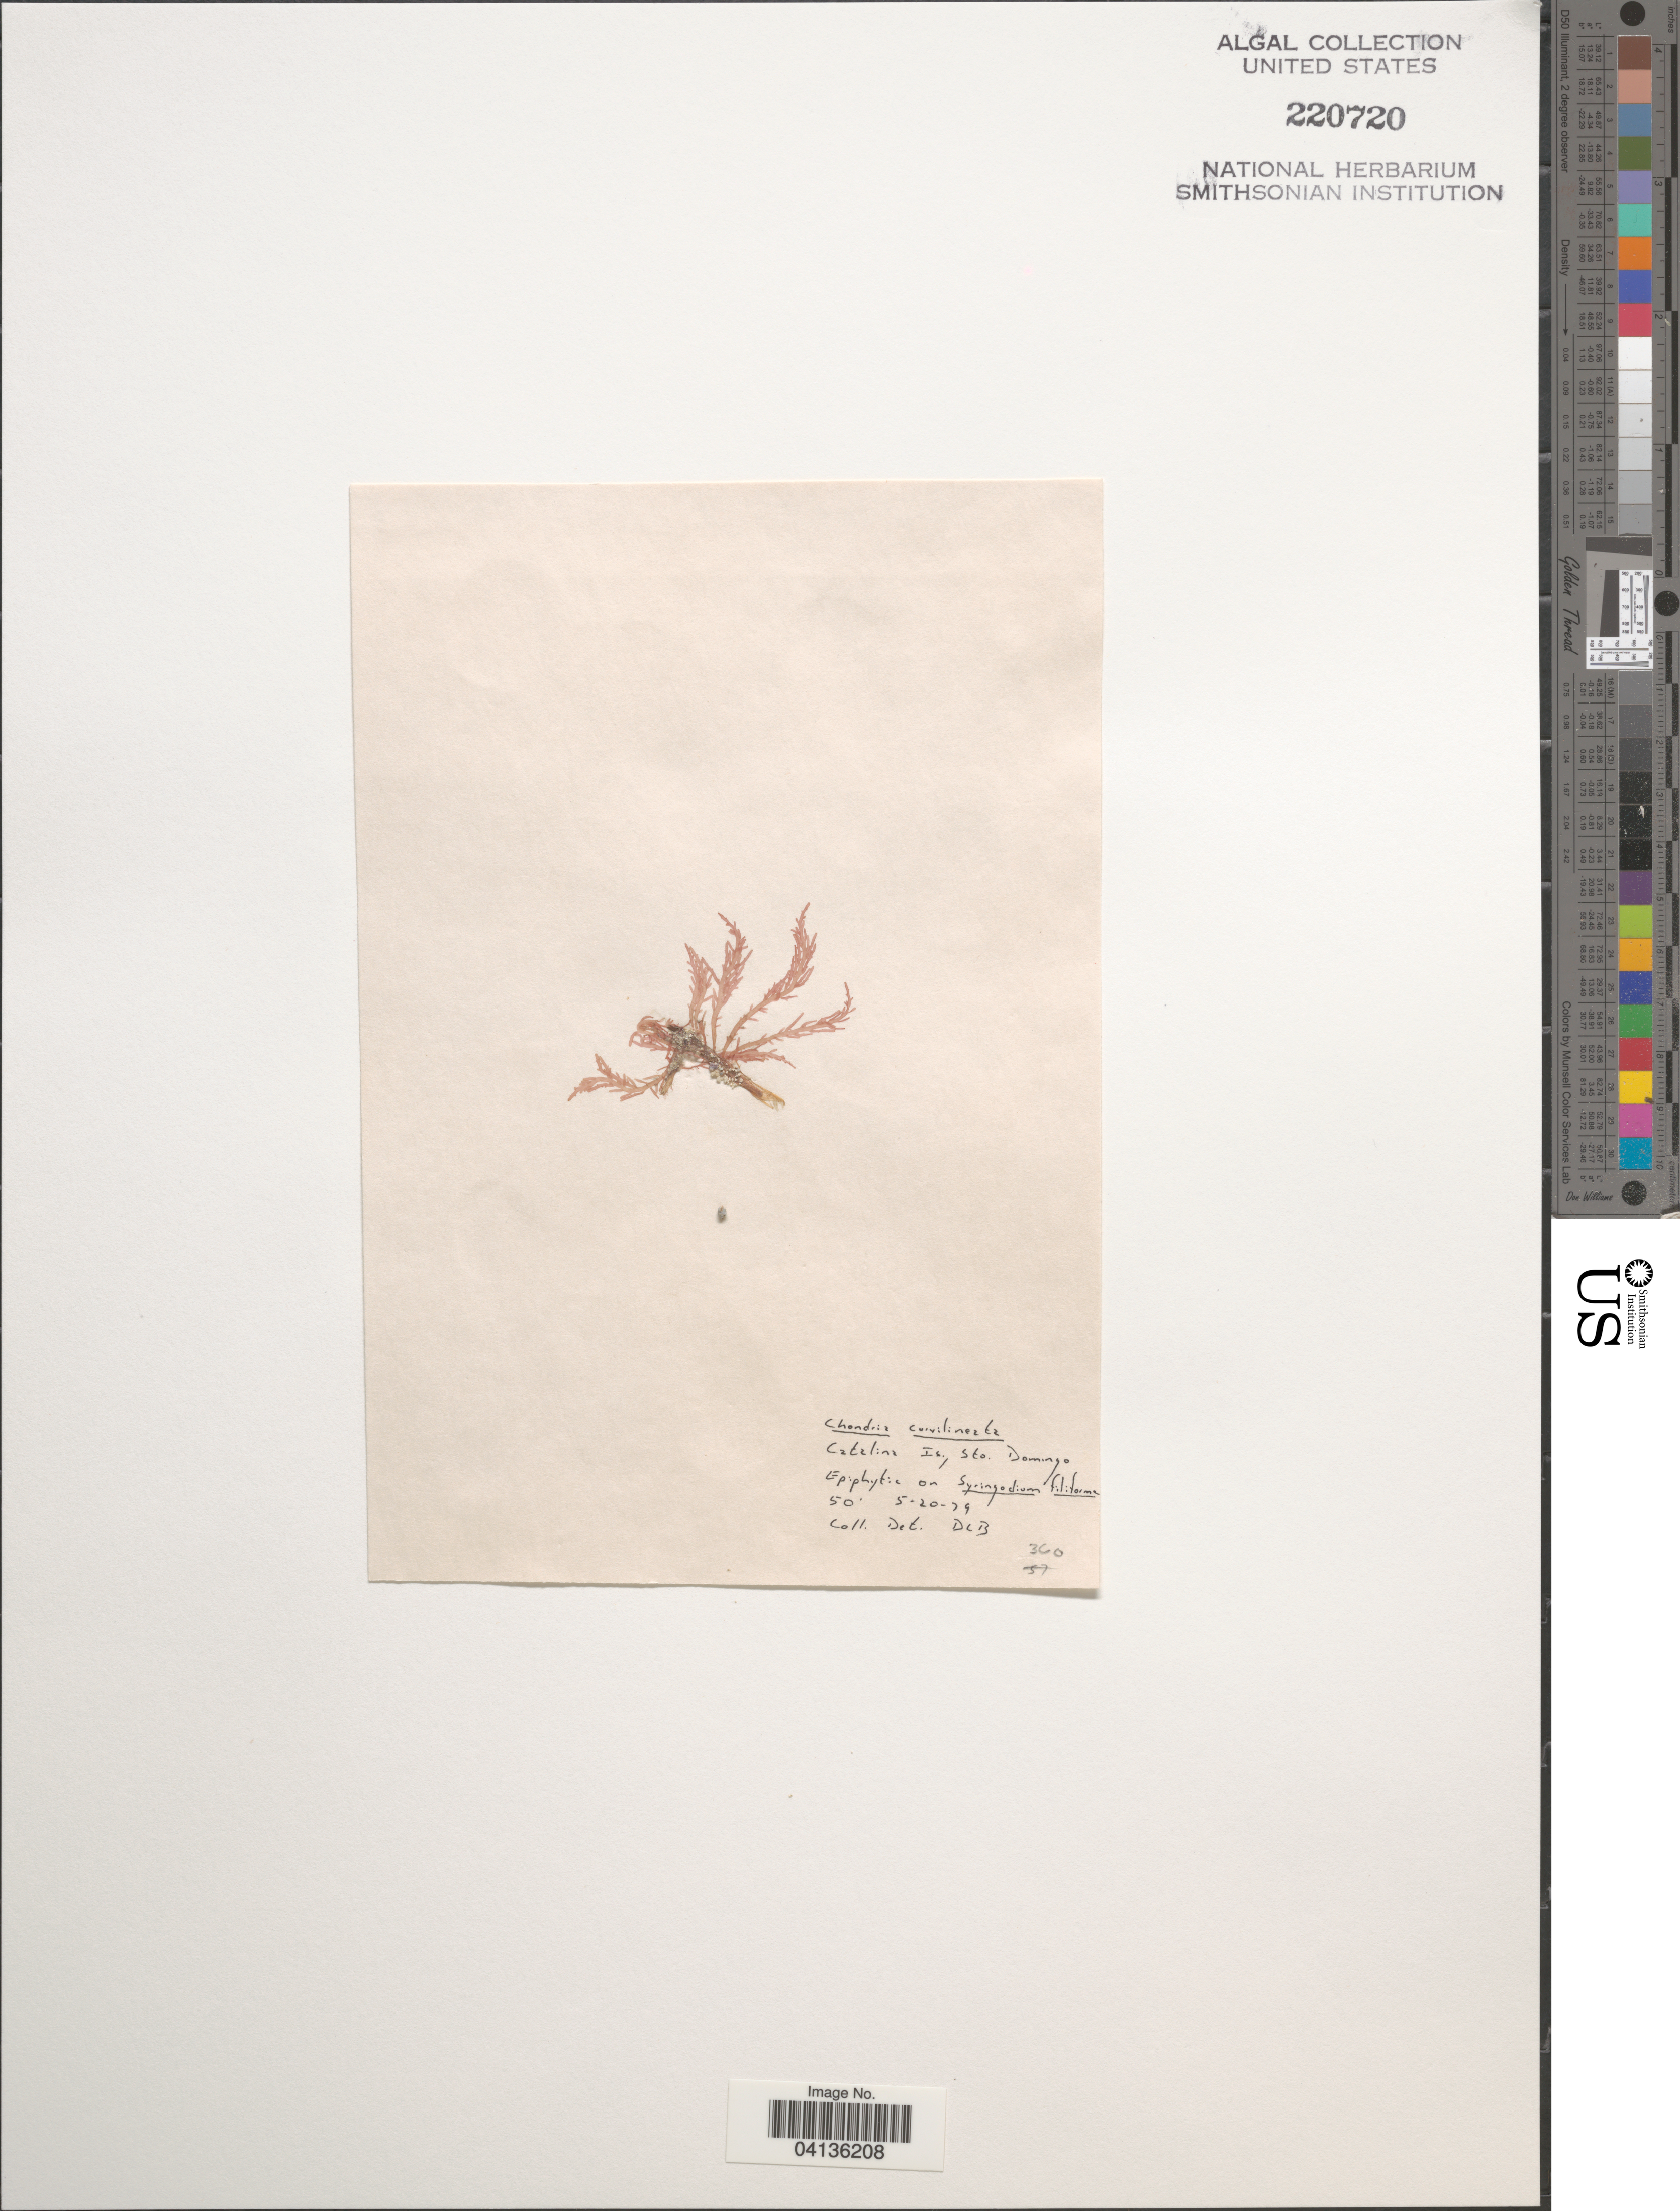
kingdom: Plantae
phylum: Rhodophyta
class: Florideophyceae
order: Ceramiales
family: Rhodomelaceae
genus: Chondria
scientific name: Chondria curvilineata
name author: Collins & Herv.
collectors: D. L. B.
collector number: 360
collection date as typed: Transcribed d/m/y: 20/5/79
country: Dominican Republic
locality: Catalina Is., Sto. Domingo.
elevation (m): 15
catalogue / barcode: US 220720